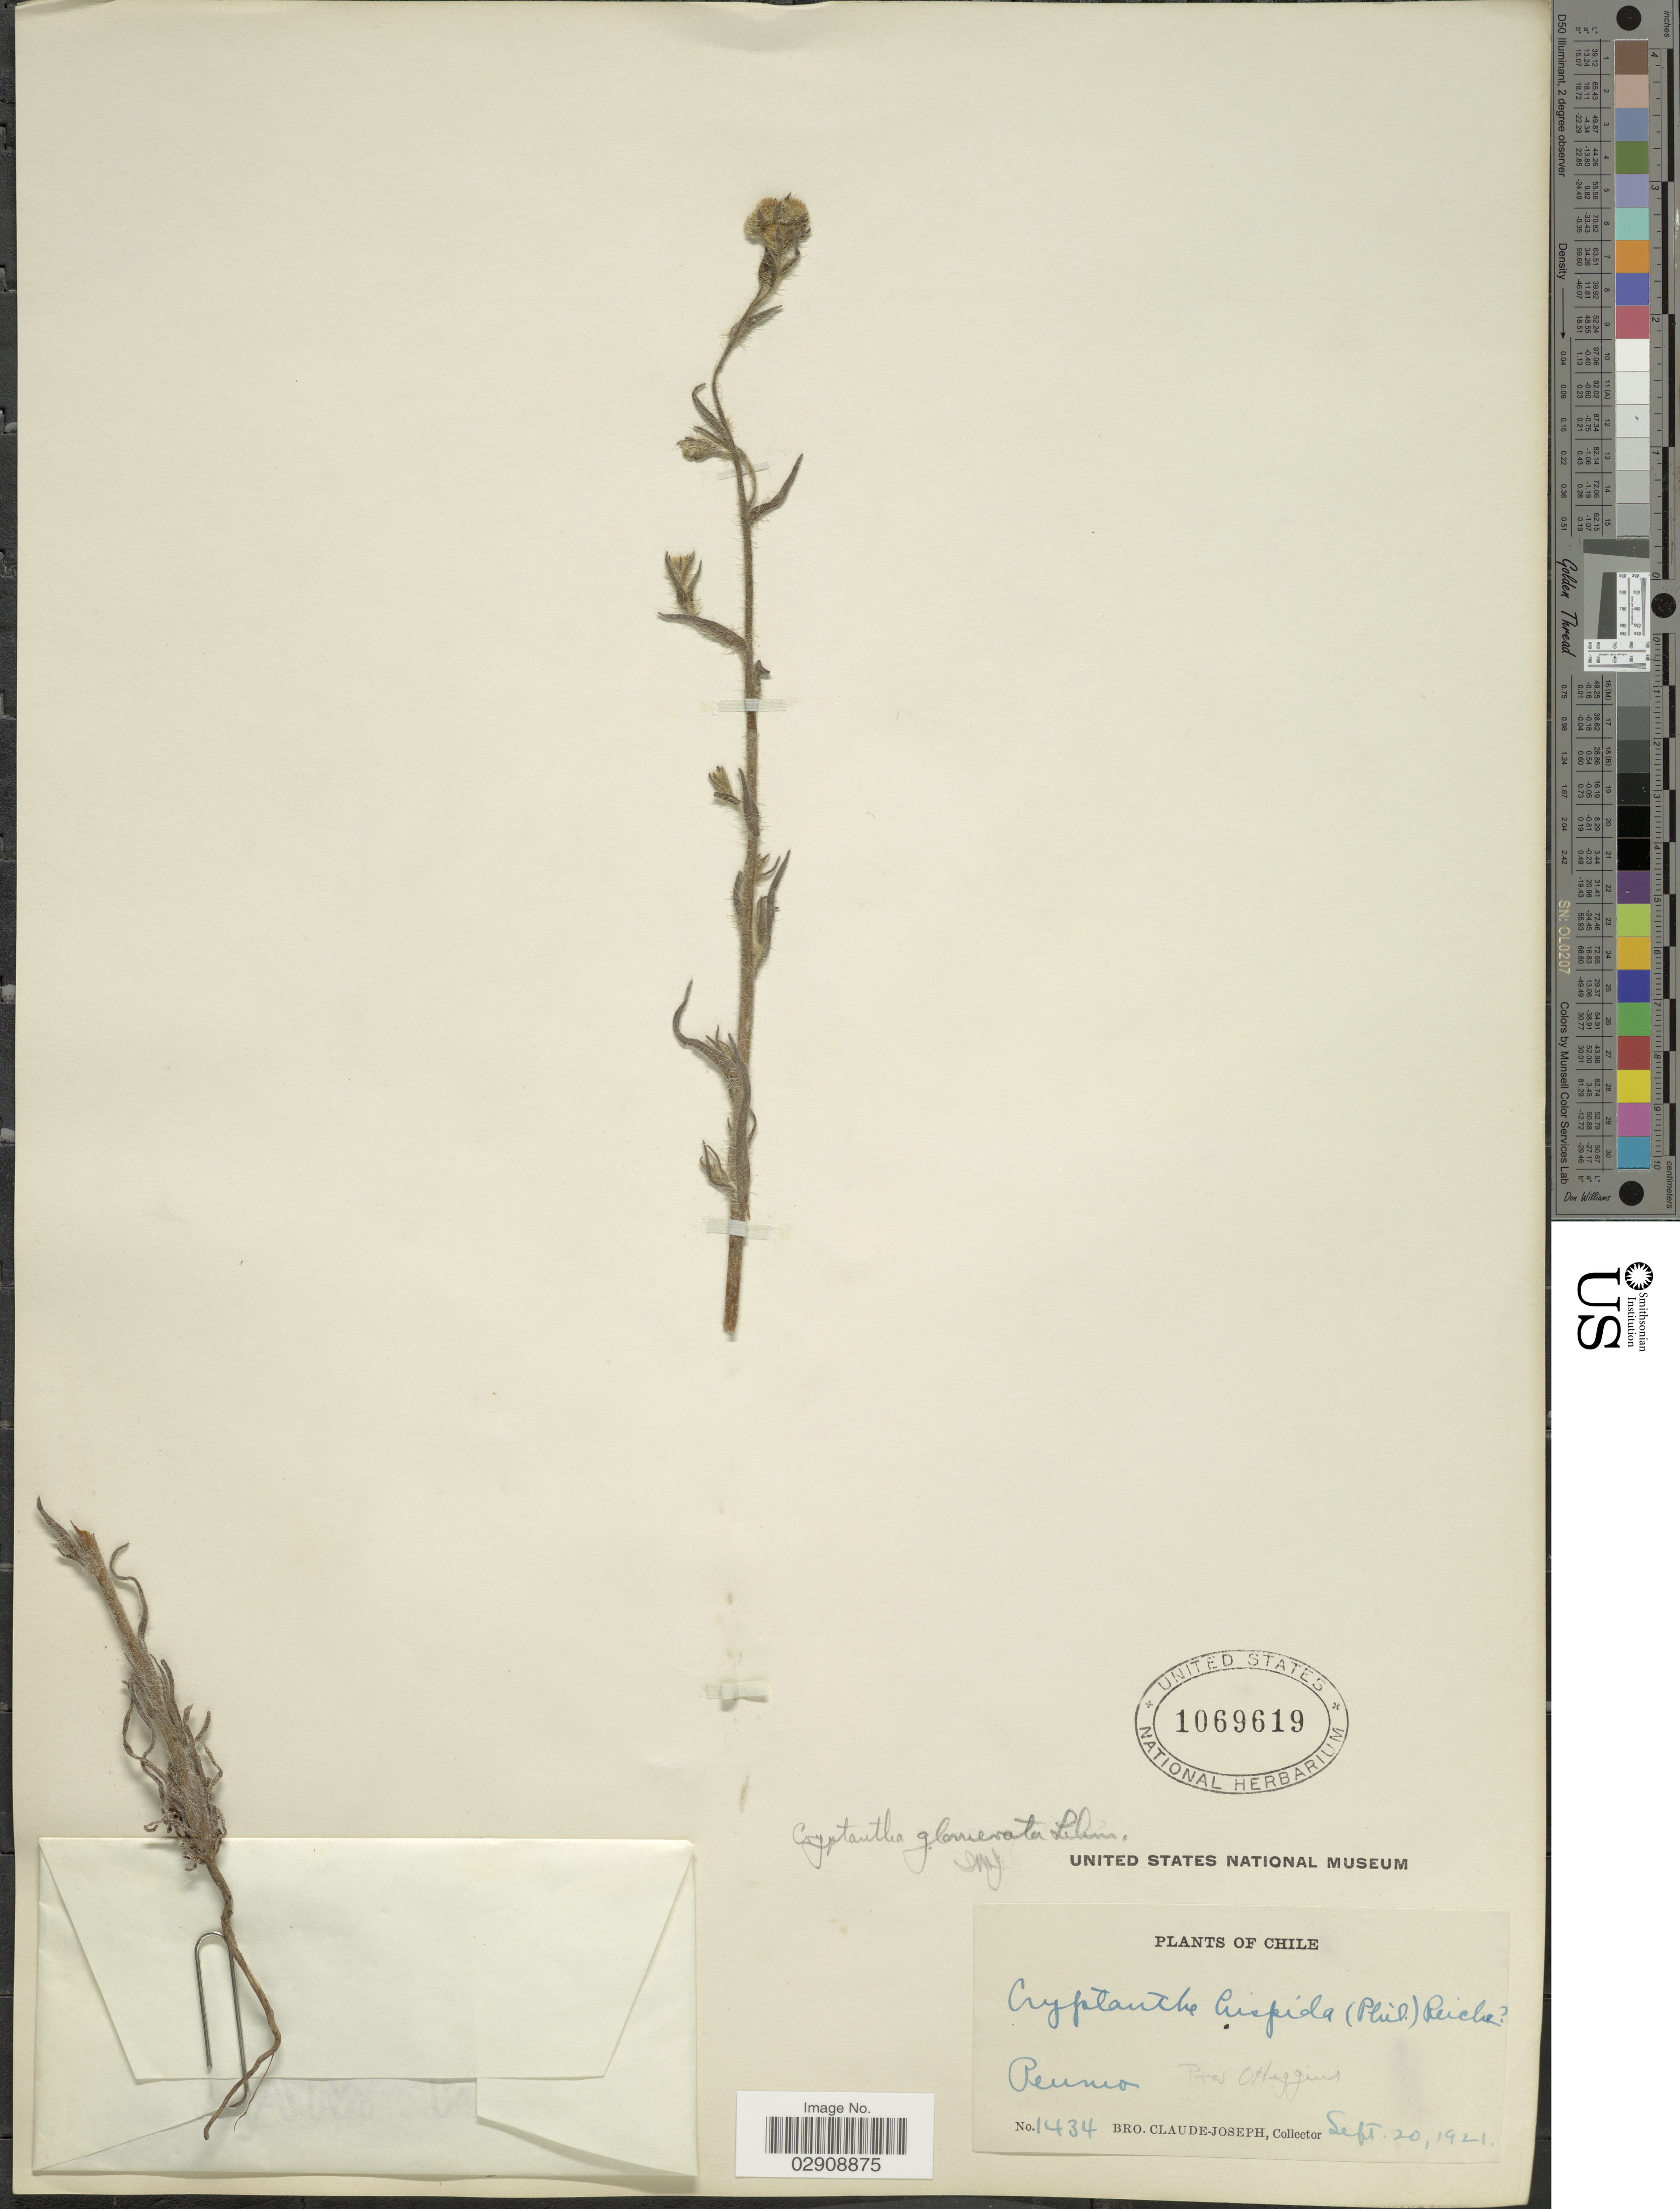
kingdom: Plantae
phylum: Tracheophyta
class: Magnoliopsida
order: Boraginales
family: Boraginaceae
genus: Cryptantha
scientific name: Cryptantha glomerata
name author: (G. Don) Lehm.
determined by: Moroni, Pablo, (SI), Instituto de Botanica Darwinion (ARGENTINA)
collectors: Bro. Claude-Joseph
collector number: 1434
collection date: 1921-09-20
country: Chile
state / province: O'Higgins (VI)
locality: Peumo. Prov. O'Higgins. Chile.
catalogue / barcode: US 1069619